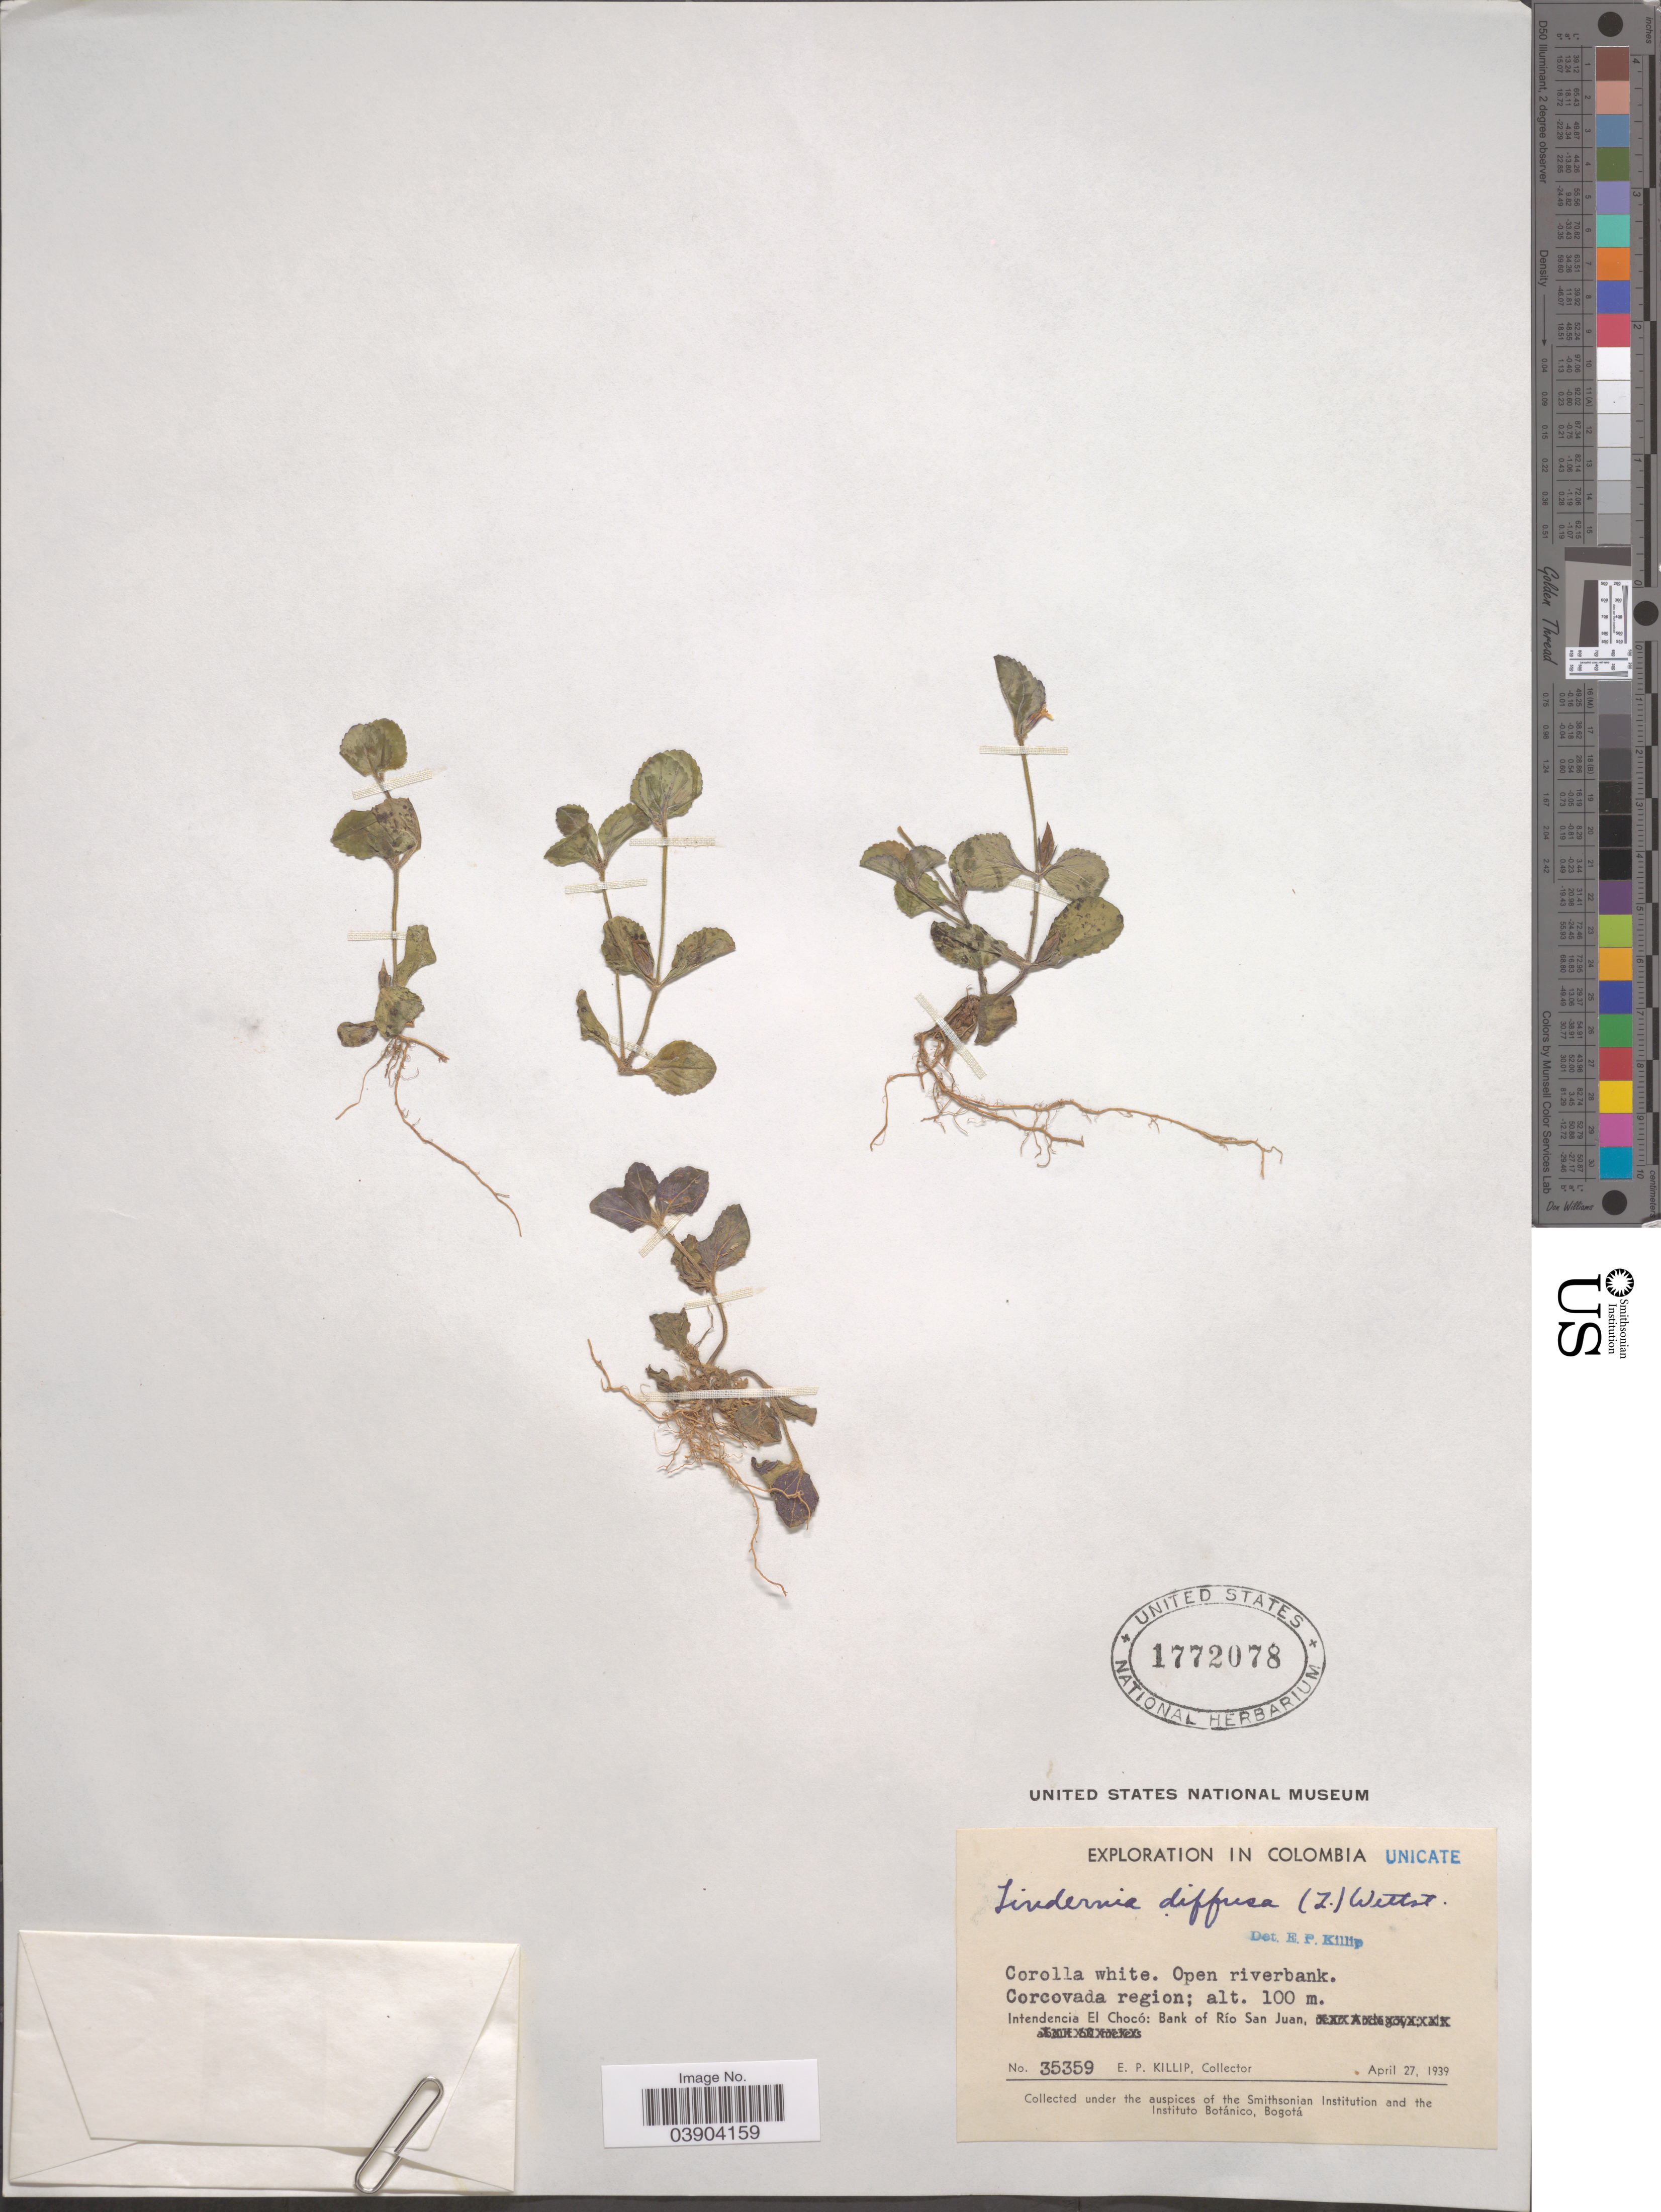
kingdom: Plantae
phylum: Tracheophyta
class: Magnoliopsida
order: Lamiales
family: Linderniaceae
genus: Lindernia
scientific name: Lindernia diffusa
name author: (L.) Wettst.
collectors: E. P. Killip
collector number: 35359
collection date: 1939-04-27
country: Colombia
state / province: Chocó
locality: Corcovada region. Intendencia El Chocó: Bank of Río San Juan.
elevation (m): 100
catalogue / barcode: US 1772078